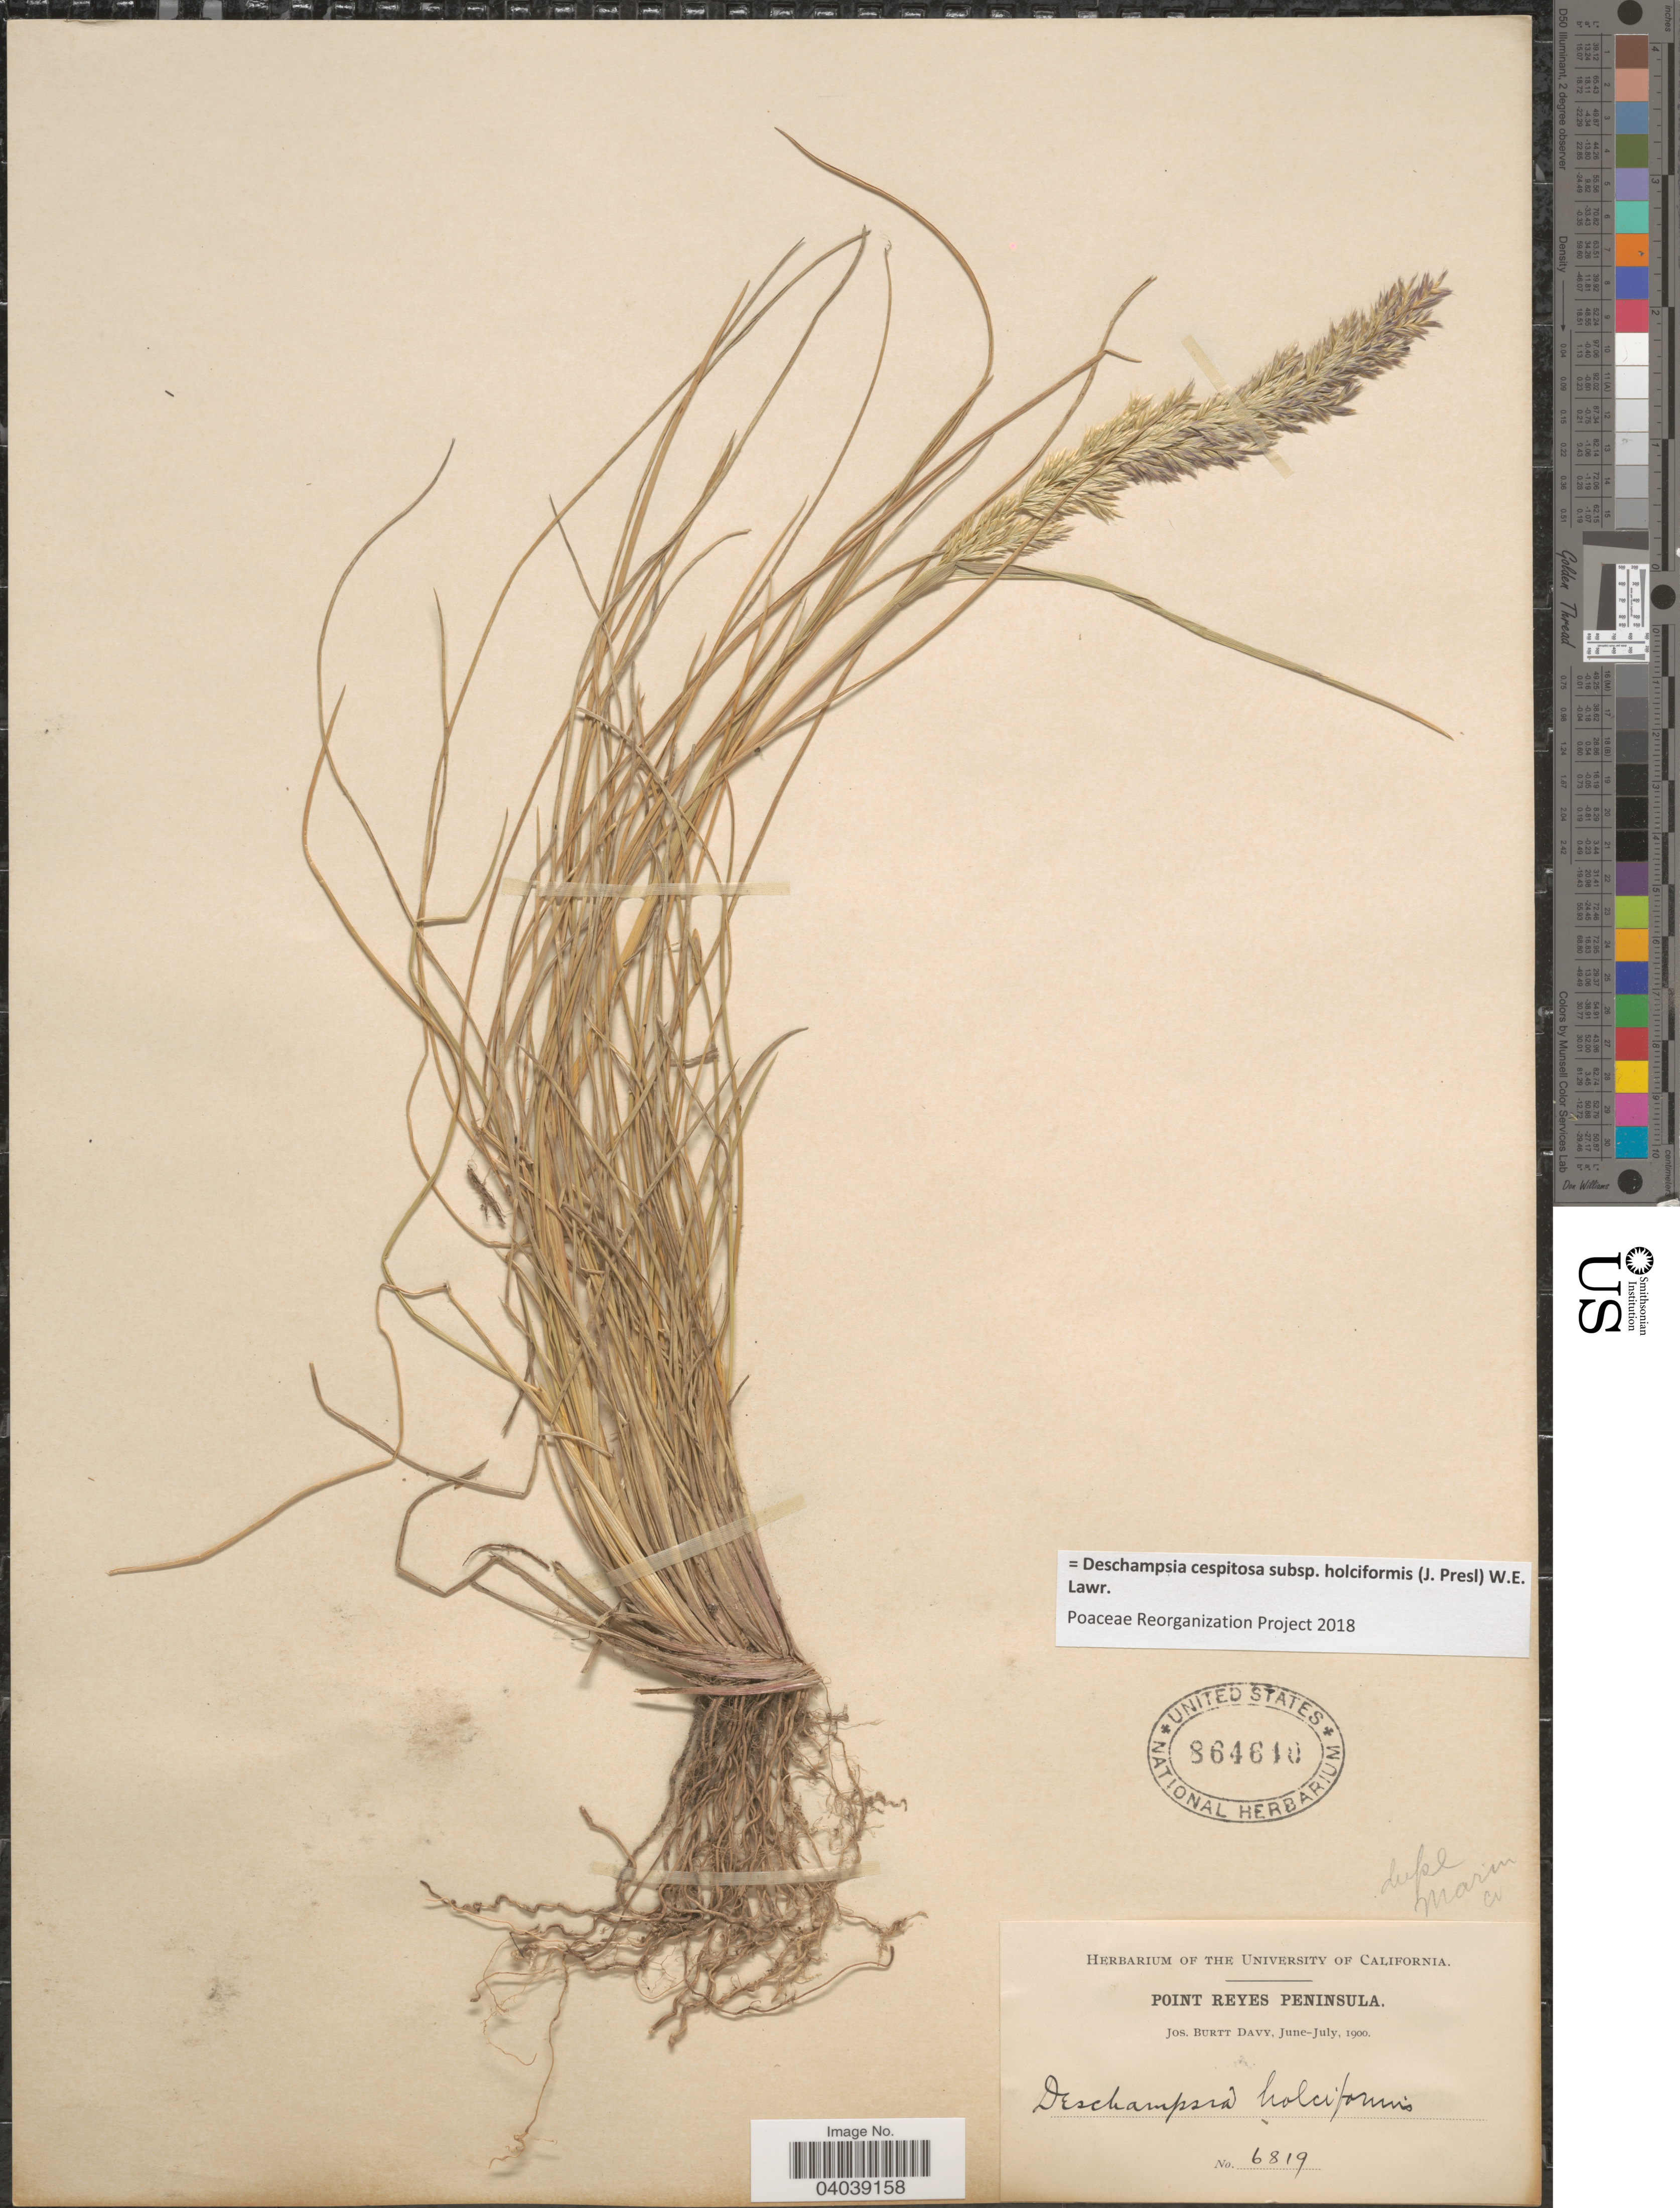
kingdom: Plantae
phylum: Tracheophyta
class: Liliopsida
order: Poales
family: Poaceae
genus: Deschampsia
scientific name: Deschampsia cespitosa subsp. holciformis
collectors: J. Burtt Davy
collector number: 6819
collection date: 1900-06/1900-07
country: United States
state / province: California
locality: Point Reyes Peninsula.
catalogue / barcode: US 864640